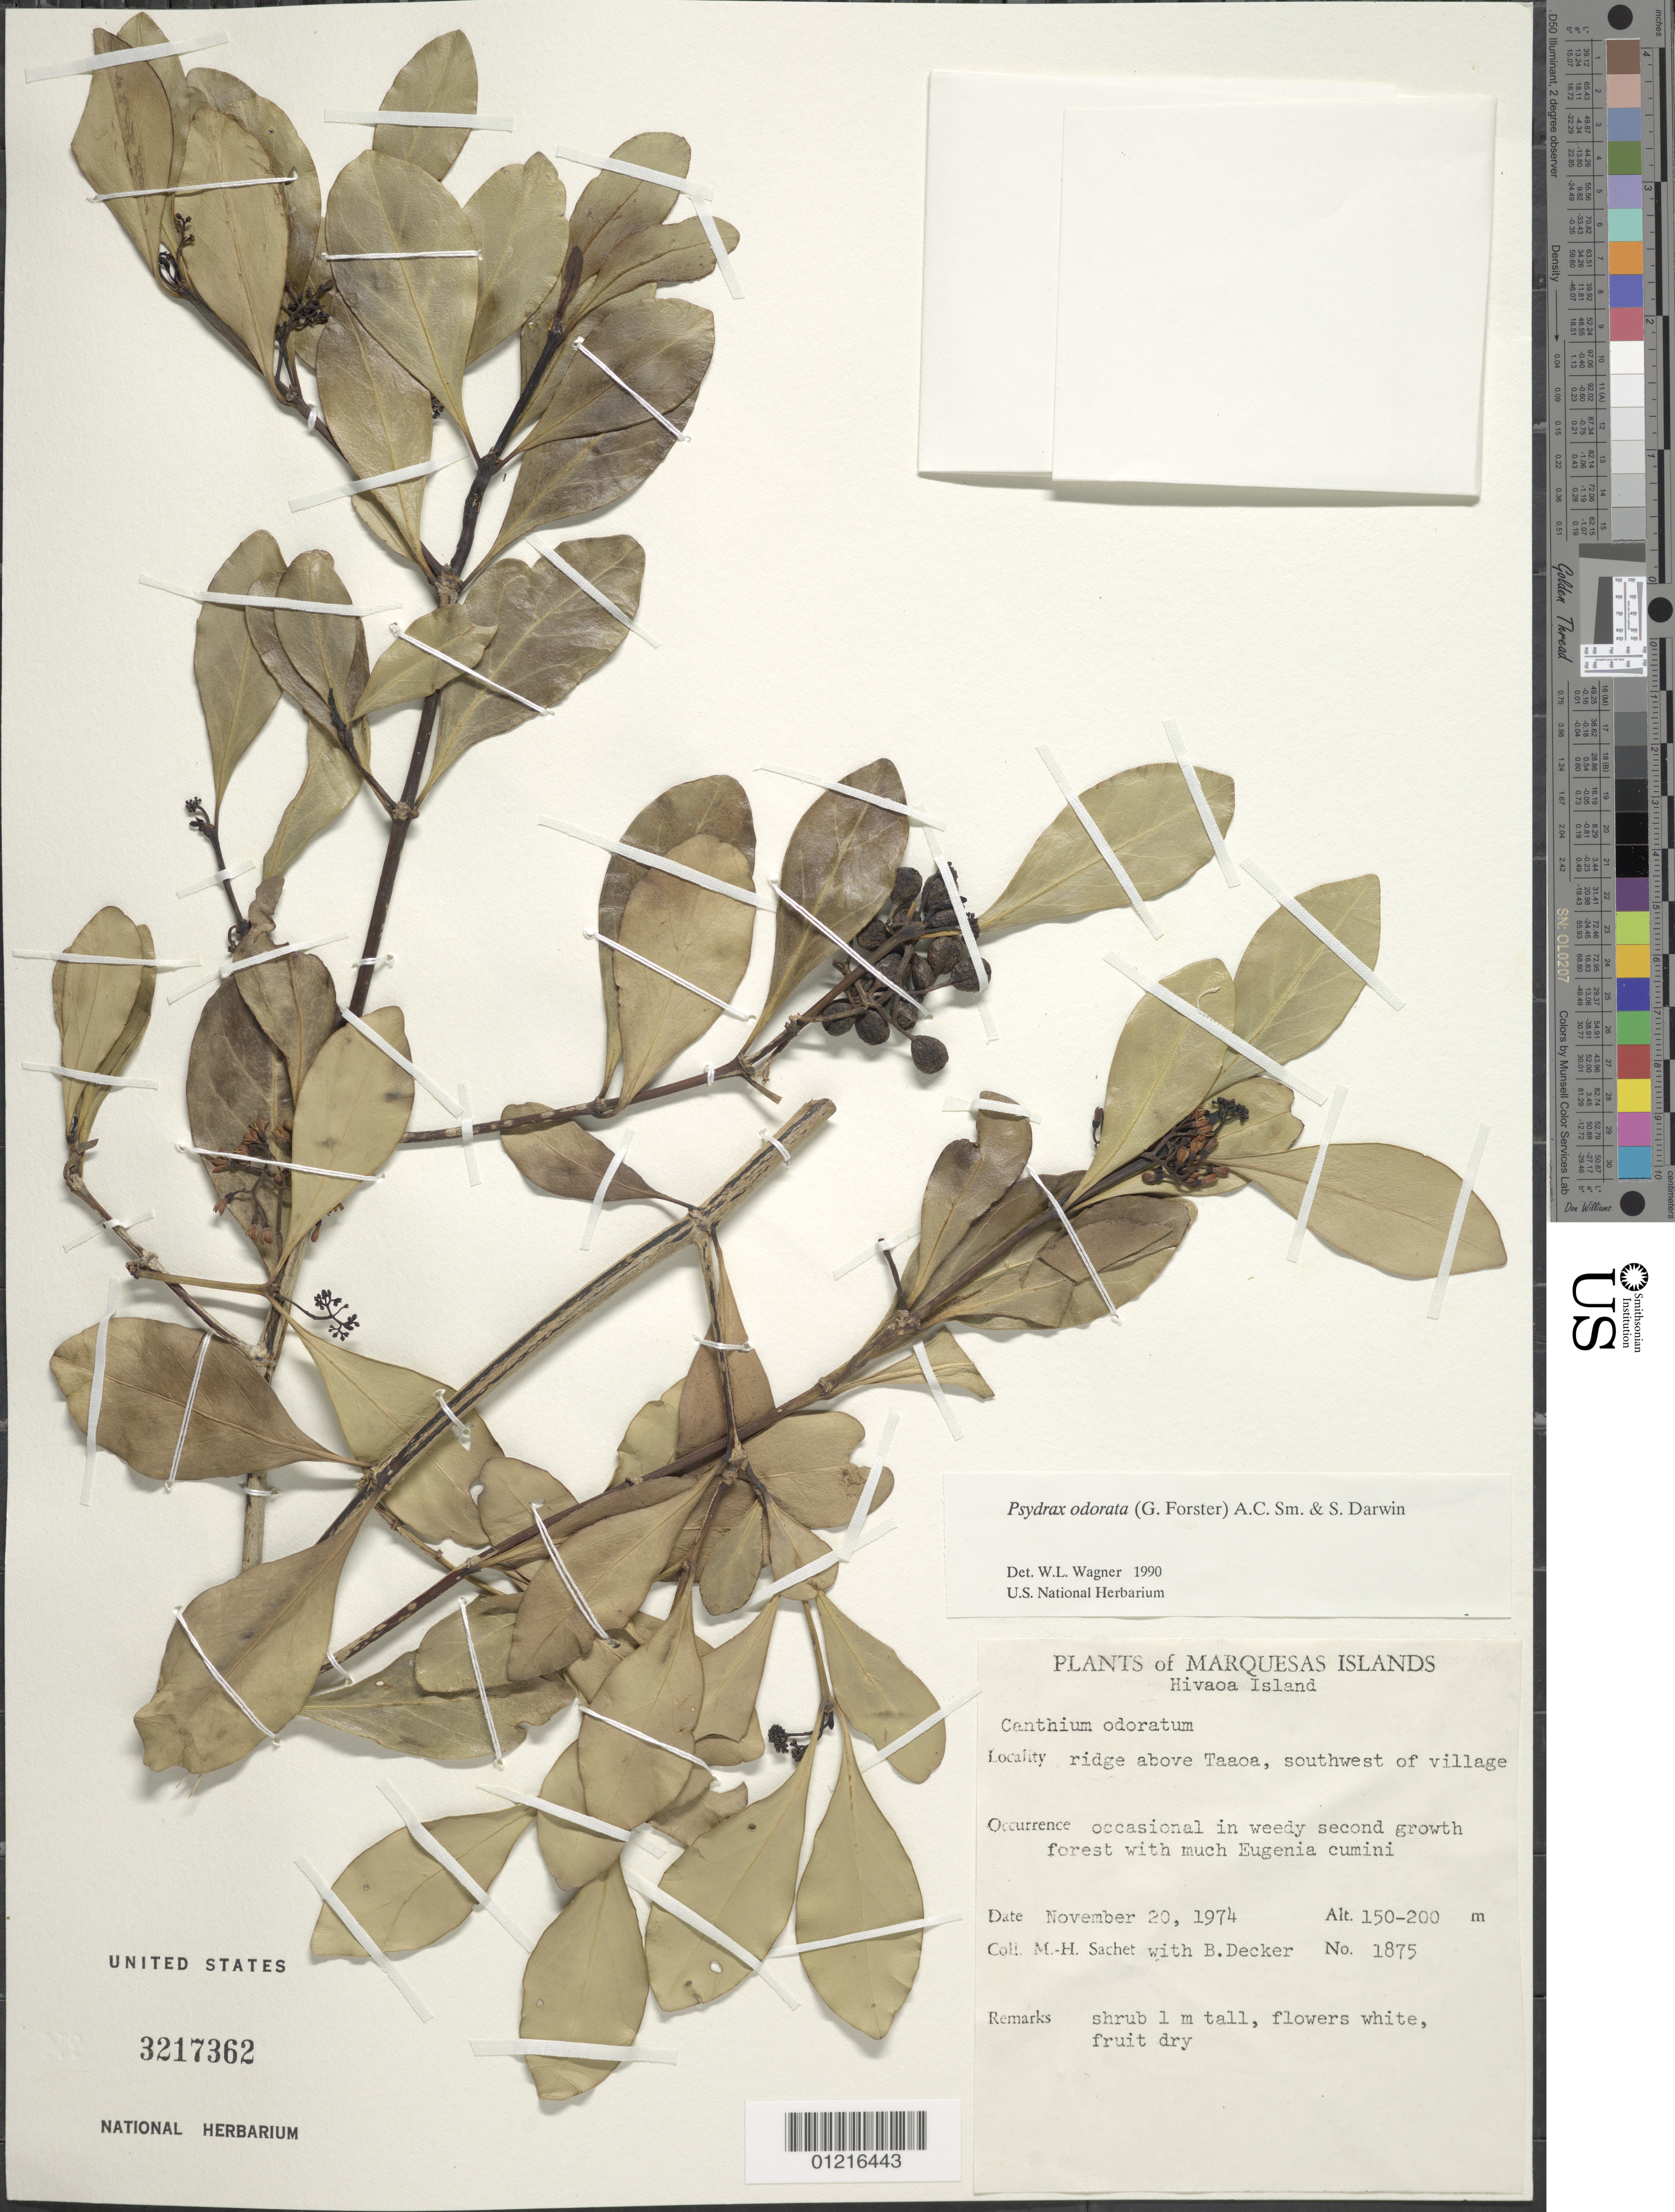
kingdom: Plantae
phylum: Tracheophyta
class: Magnoliopsida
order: Gentianales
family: Rubiaceae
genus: Psydrax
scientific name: Psydrax odorata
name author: (G. Forst.) A.C. Sm. & S.P. Darwin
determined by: Wagner, W. L., (BOT), Smithsonian Institution - National Museum of Natural History (UNITED STATES)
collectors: M.-H. Sachet & B. G. Decker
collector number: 1875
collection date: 1974-11-20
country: French Polynesia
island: Hiva Oa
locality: ridge above Taaoa, SW of village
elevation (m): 150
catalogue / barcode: US 3217362